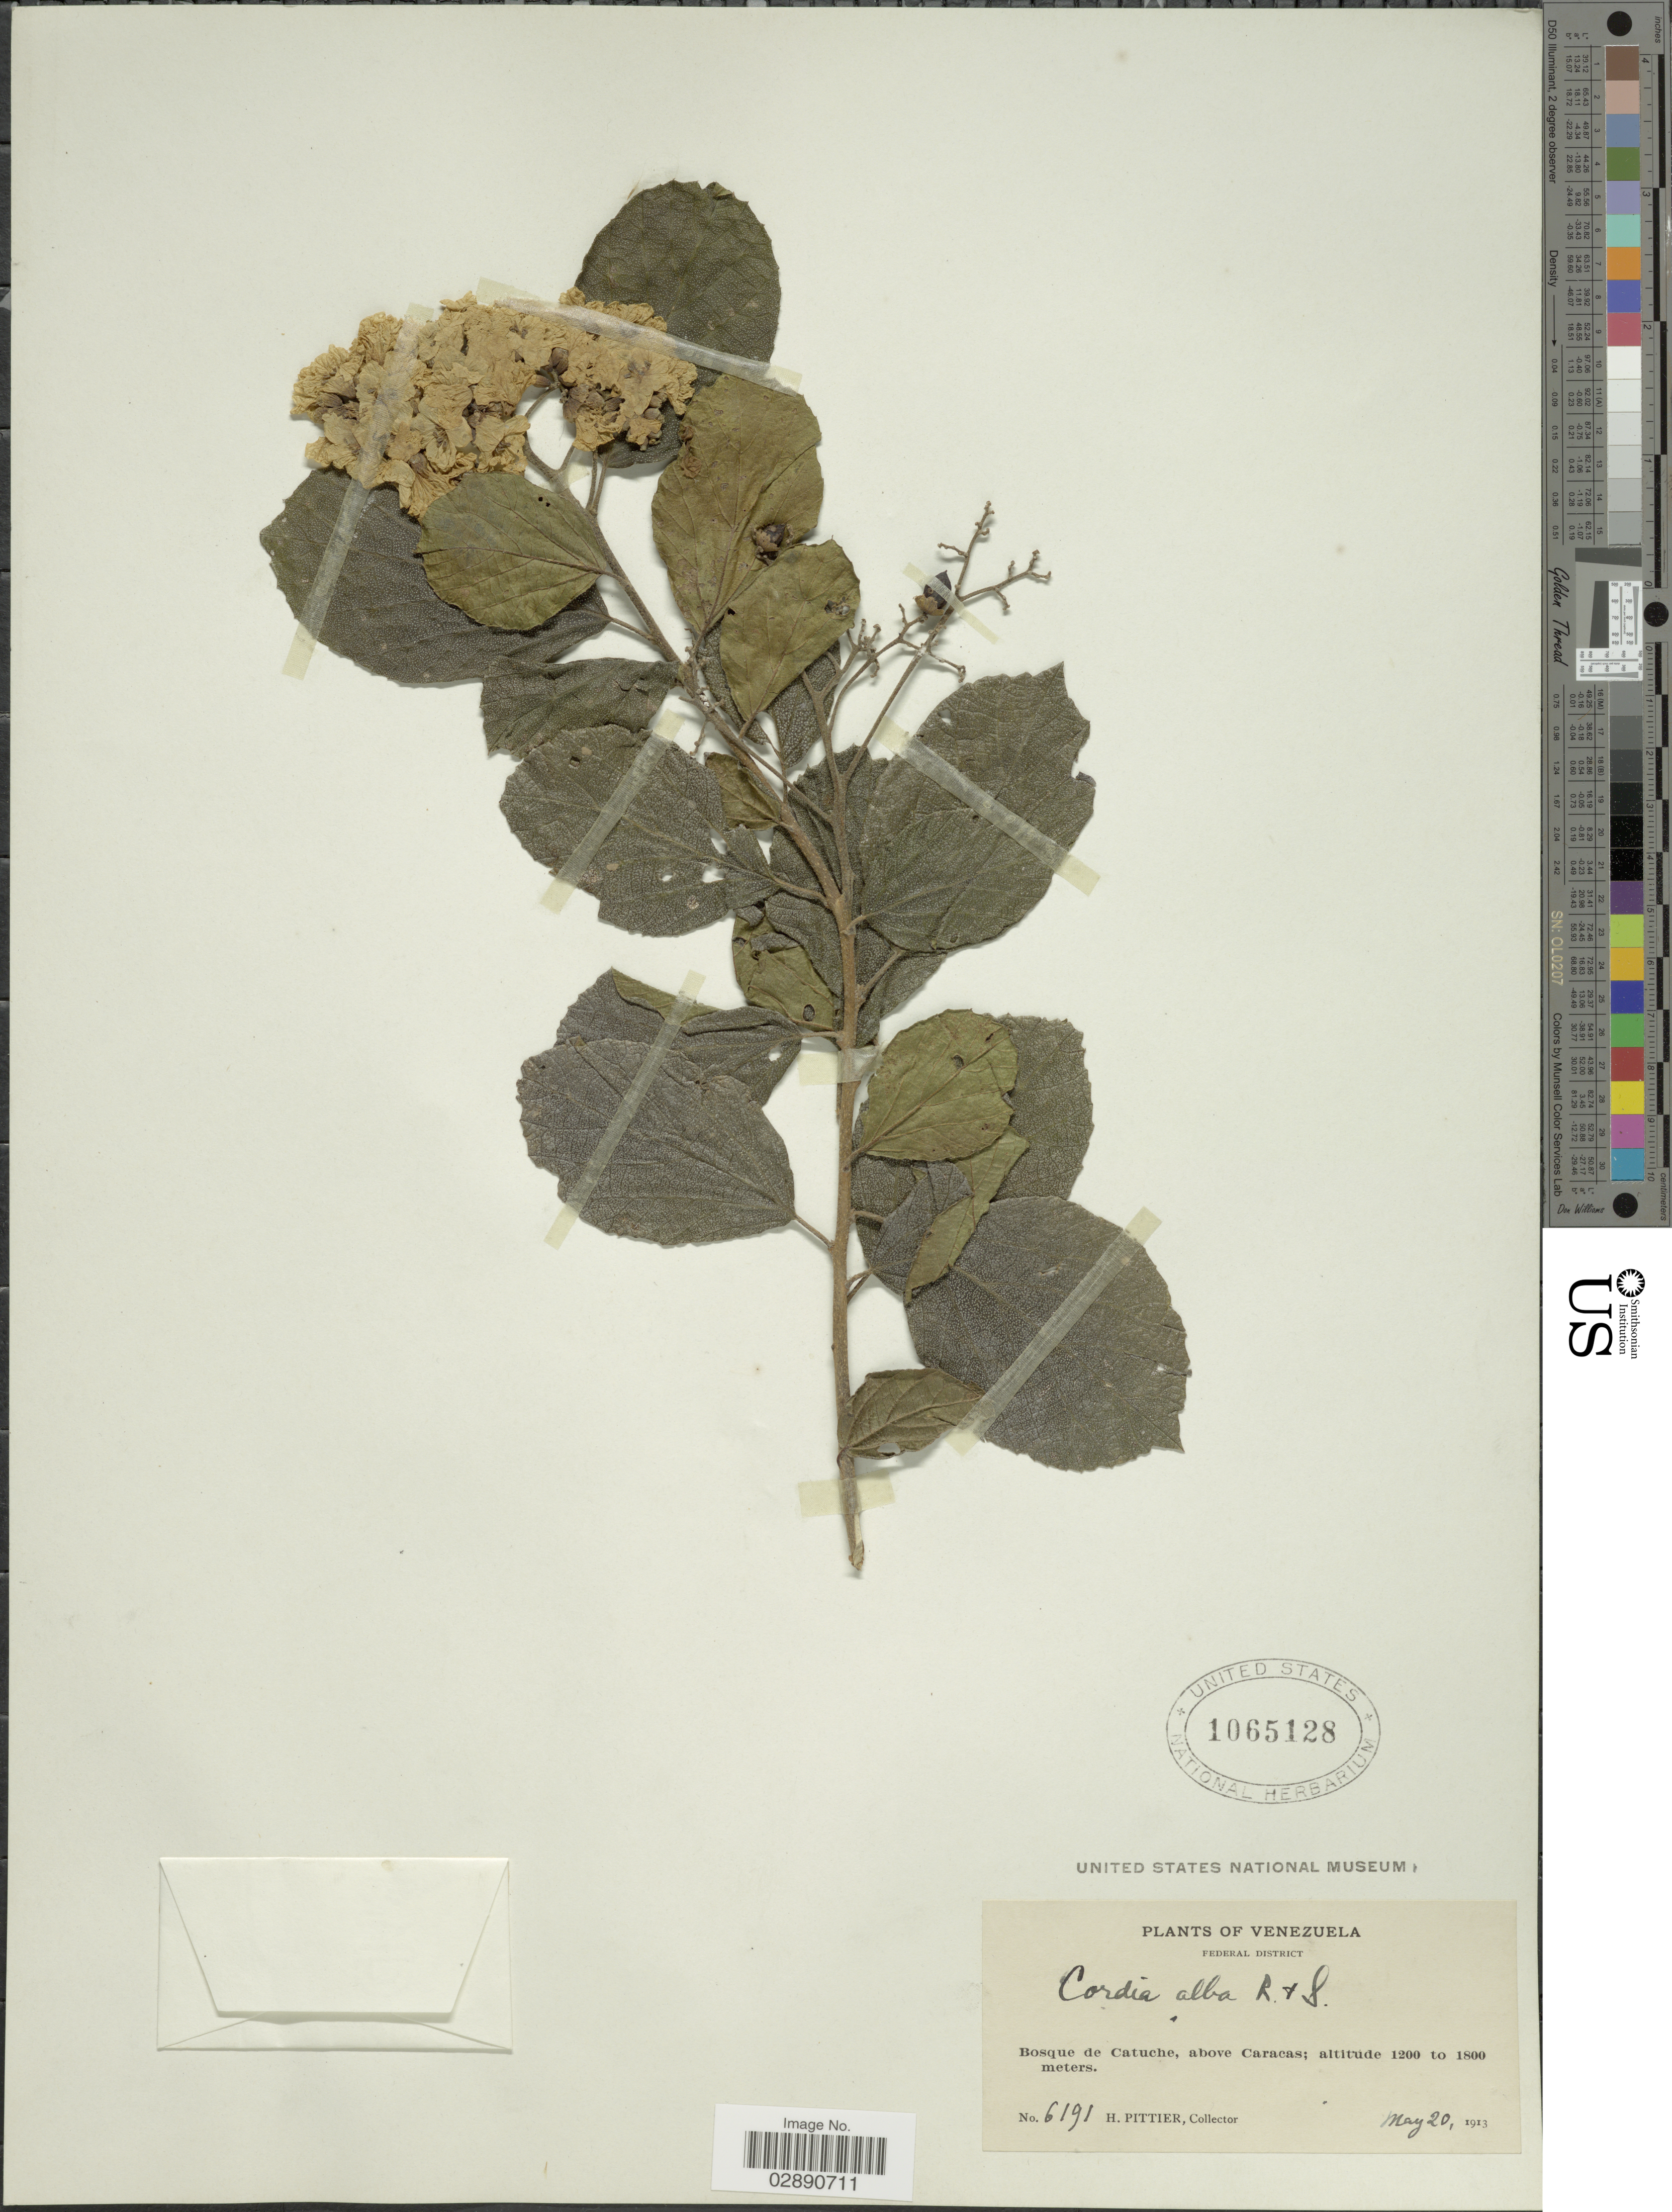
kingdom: Plantae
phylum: Tracheophyta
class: Magnoliopsida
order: Boraginales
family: Cordiaceae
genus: Cordia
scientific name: Cordia dentata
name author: Poir.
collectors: H. F. Pittier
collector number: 6191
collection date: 1913-05-20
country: Venezuela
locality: Federal District. Bosque de Catuche, above Caracas.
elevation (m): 1200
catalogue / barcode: US 1065128